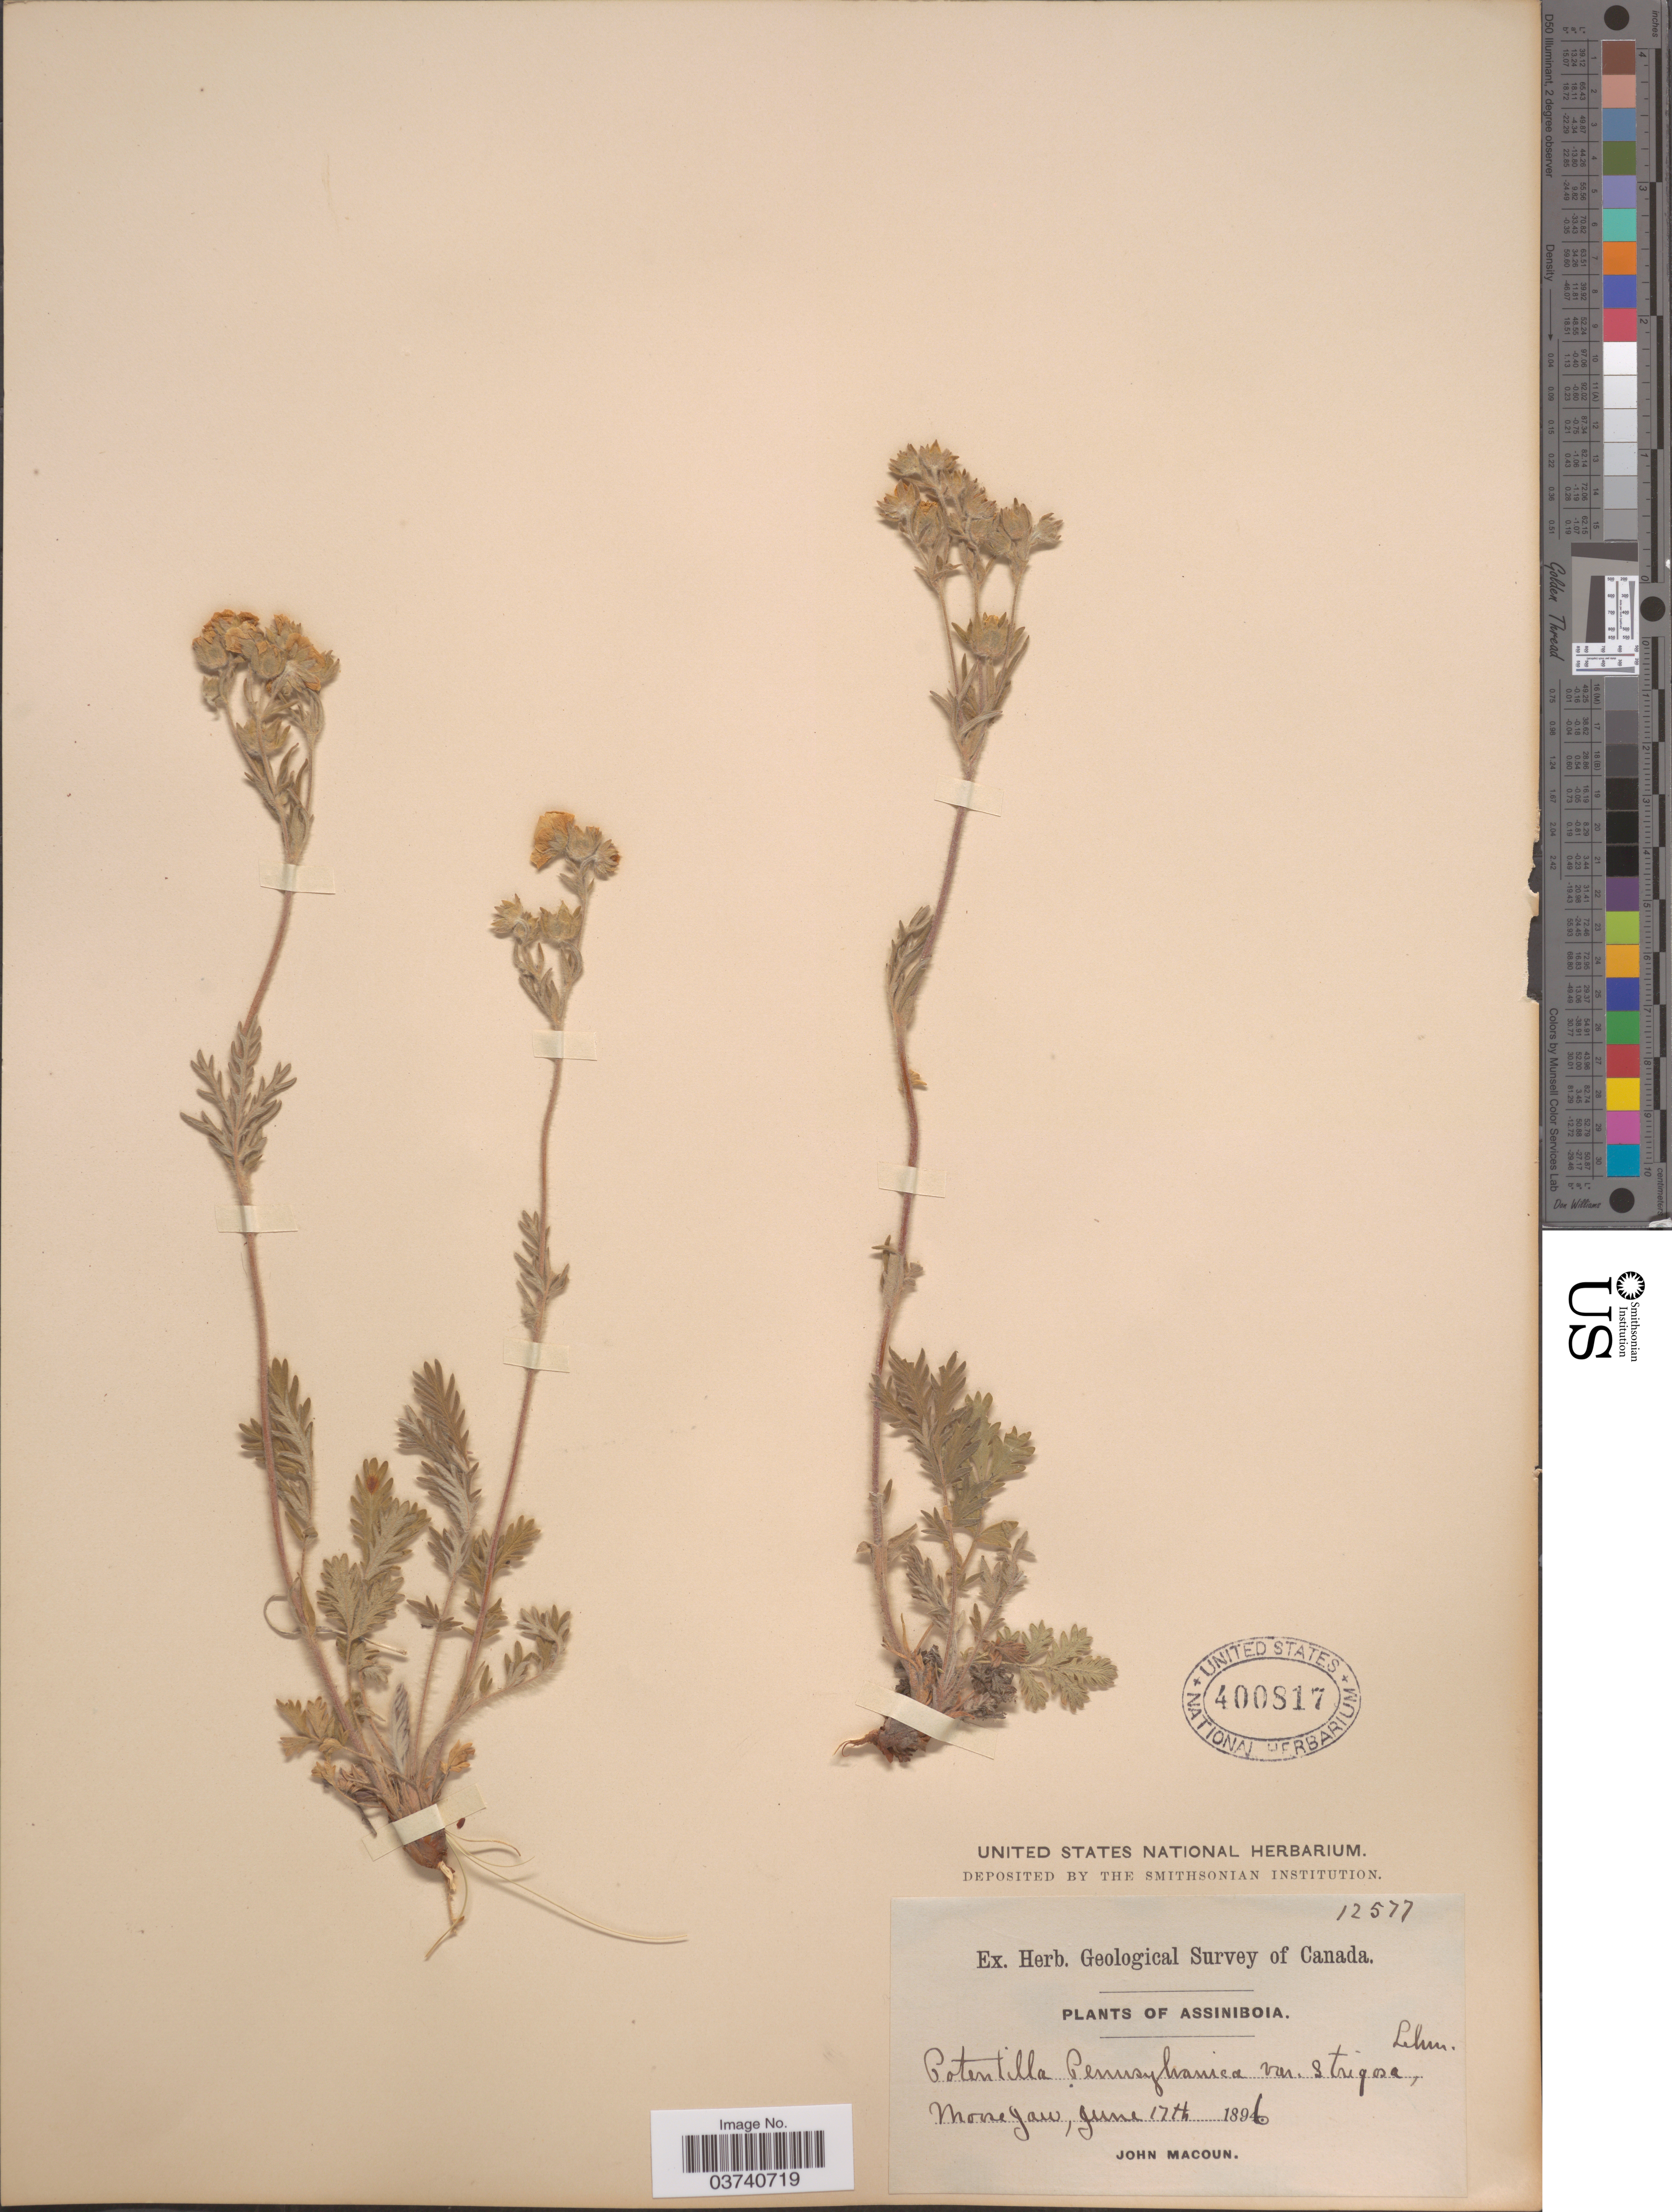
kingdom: Plantae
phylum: Tracheophyta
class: Magnoliopsida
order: Rosales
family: Rosaceae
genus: Potentilla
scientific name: Potentilla pensylvanica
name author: L.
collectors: J. Macoun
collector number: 12577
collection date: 1896-06-17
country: Canada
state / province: Saskatchewan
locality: Assiniboia. Moose Jaw.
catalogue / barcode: US 400817